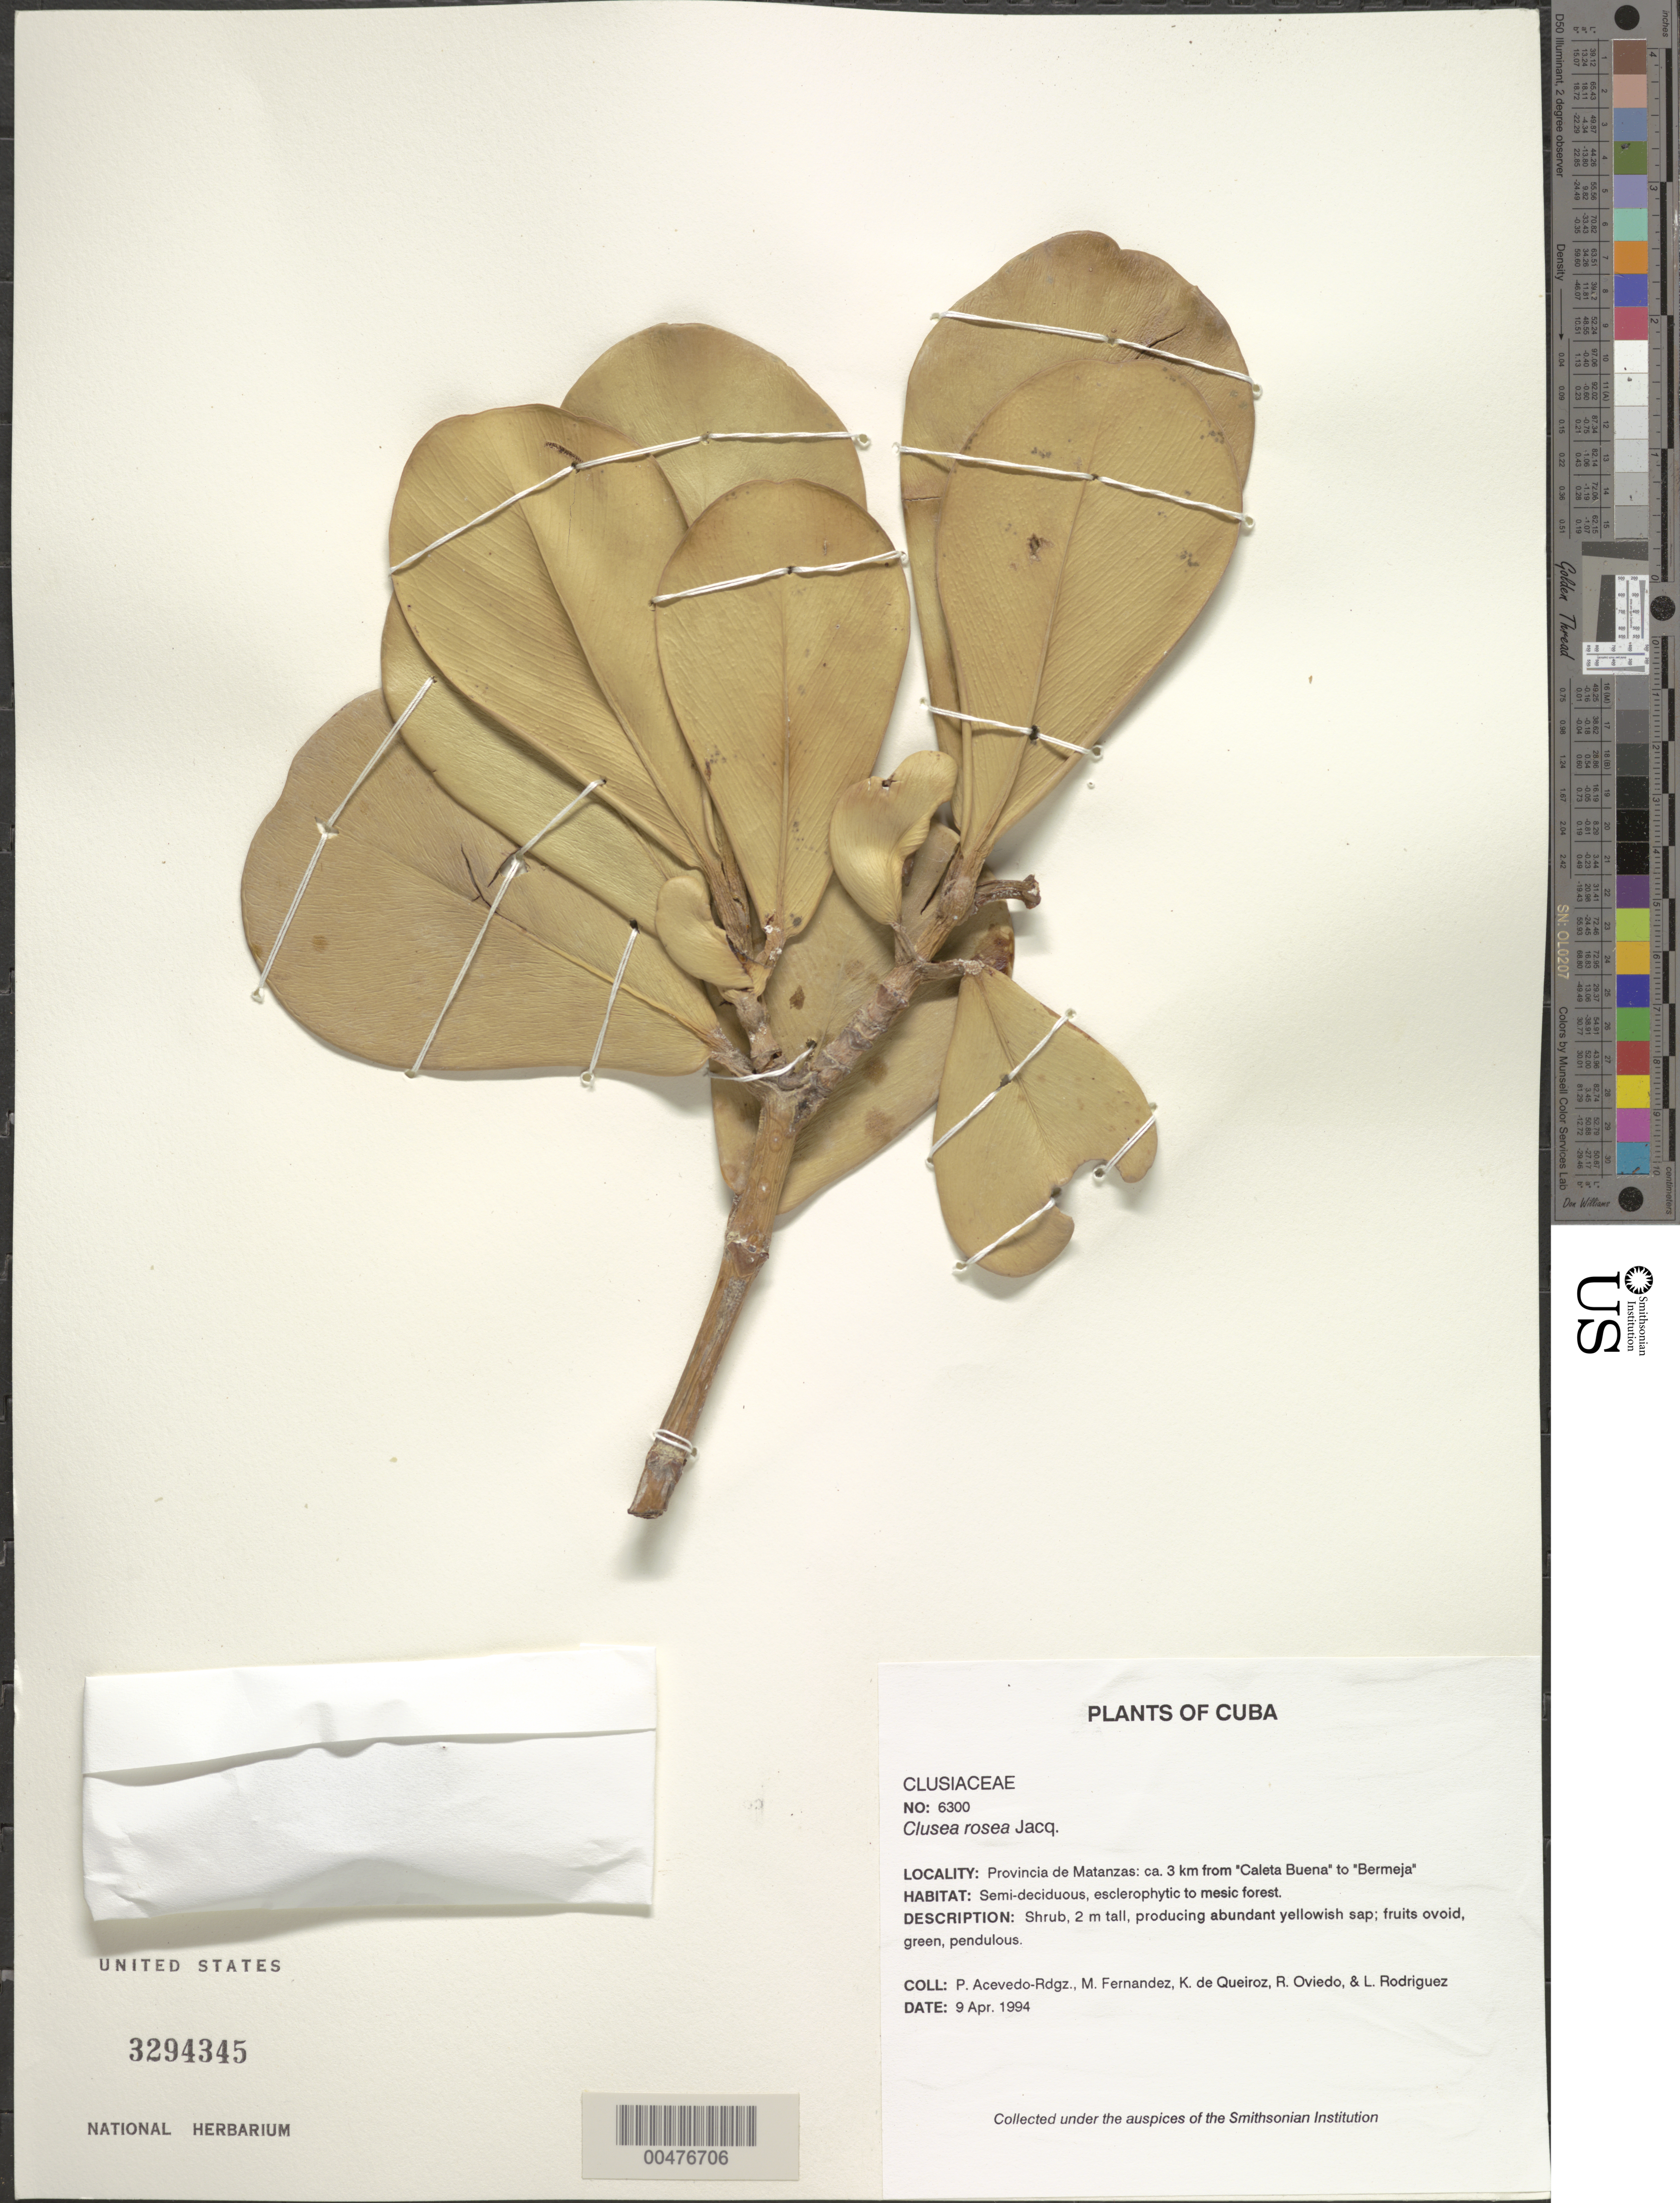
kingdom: Plantae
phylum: Tracheophyta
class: Magnoliopsida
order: Malpighiales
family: Clusiaceae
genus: Clusia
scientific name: Clusia rosea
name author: Jacq.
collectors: P. Acevedo-Rodr., M. Fernandez, K. De Queiroz, R. Oviedo & L. Rodriguez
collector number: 6300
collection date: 1994-04-09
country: Cuba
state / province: Matanzas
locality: Ca. 3 km from "Caleta Buena" to "Bermeja".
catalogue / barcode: US 3294345